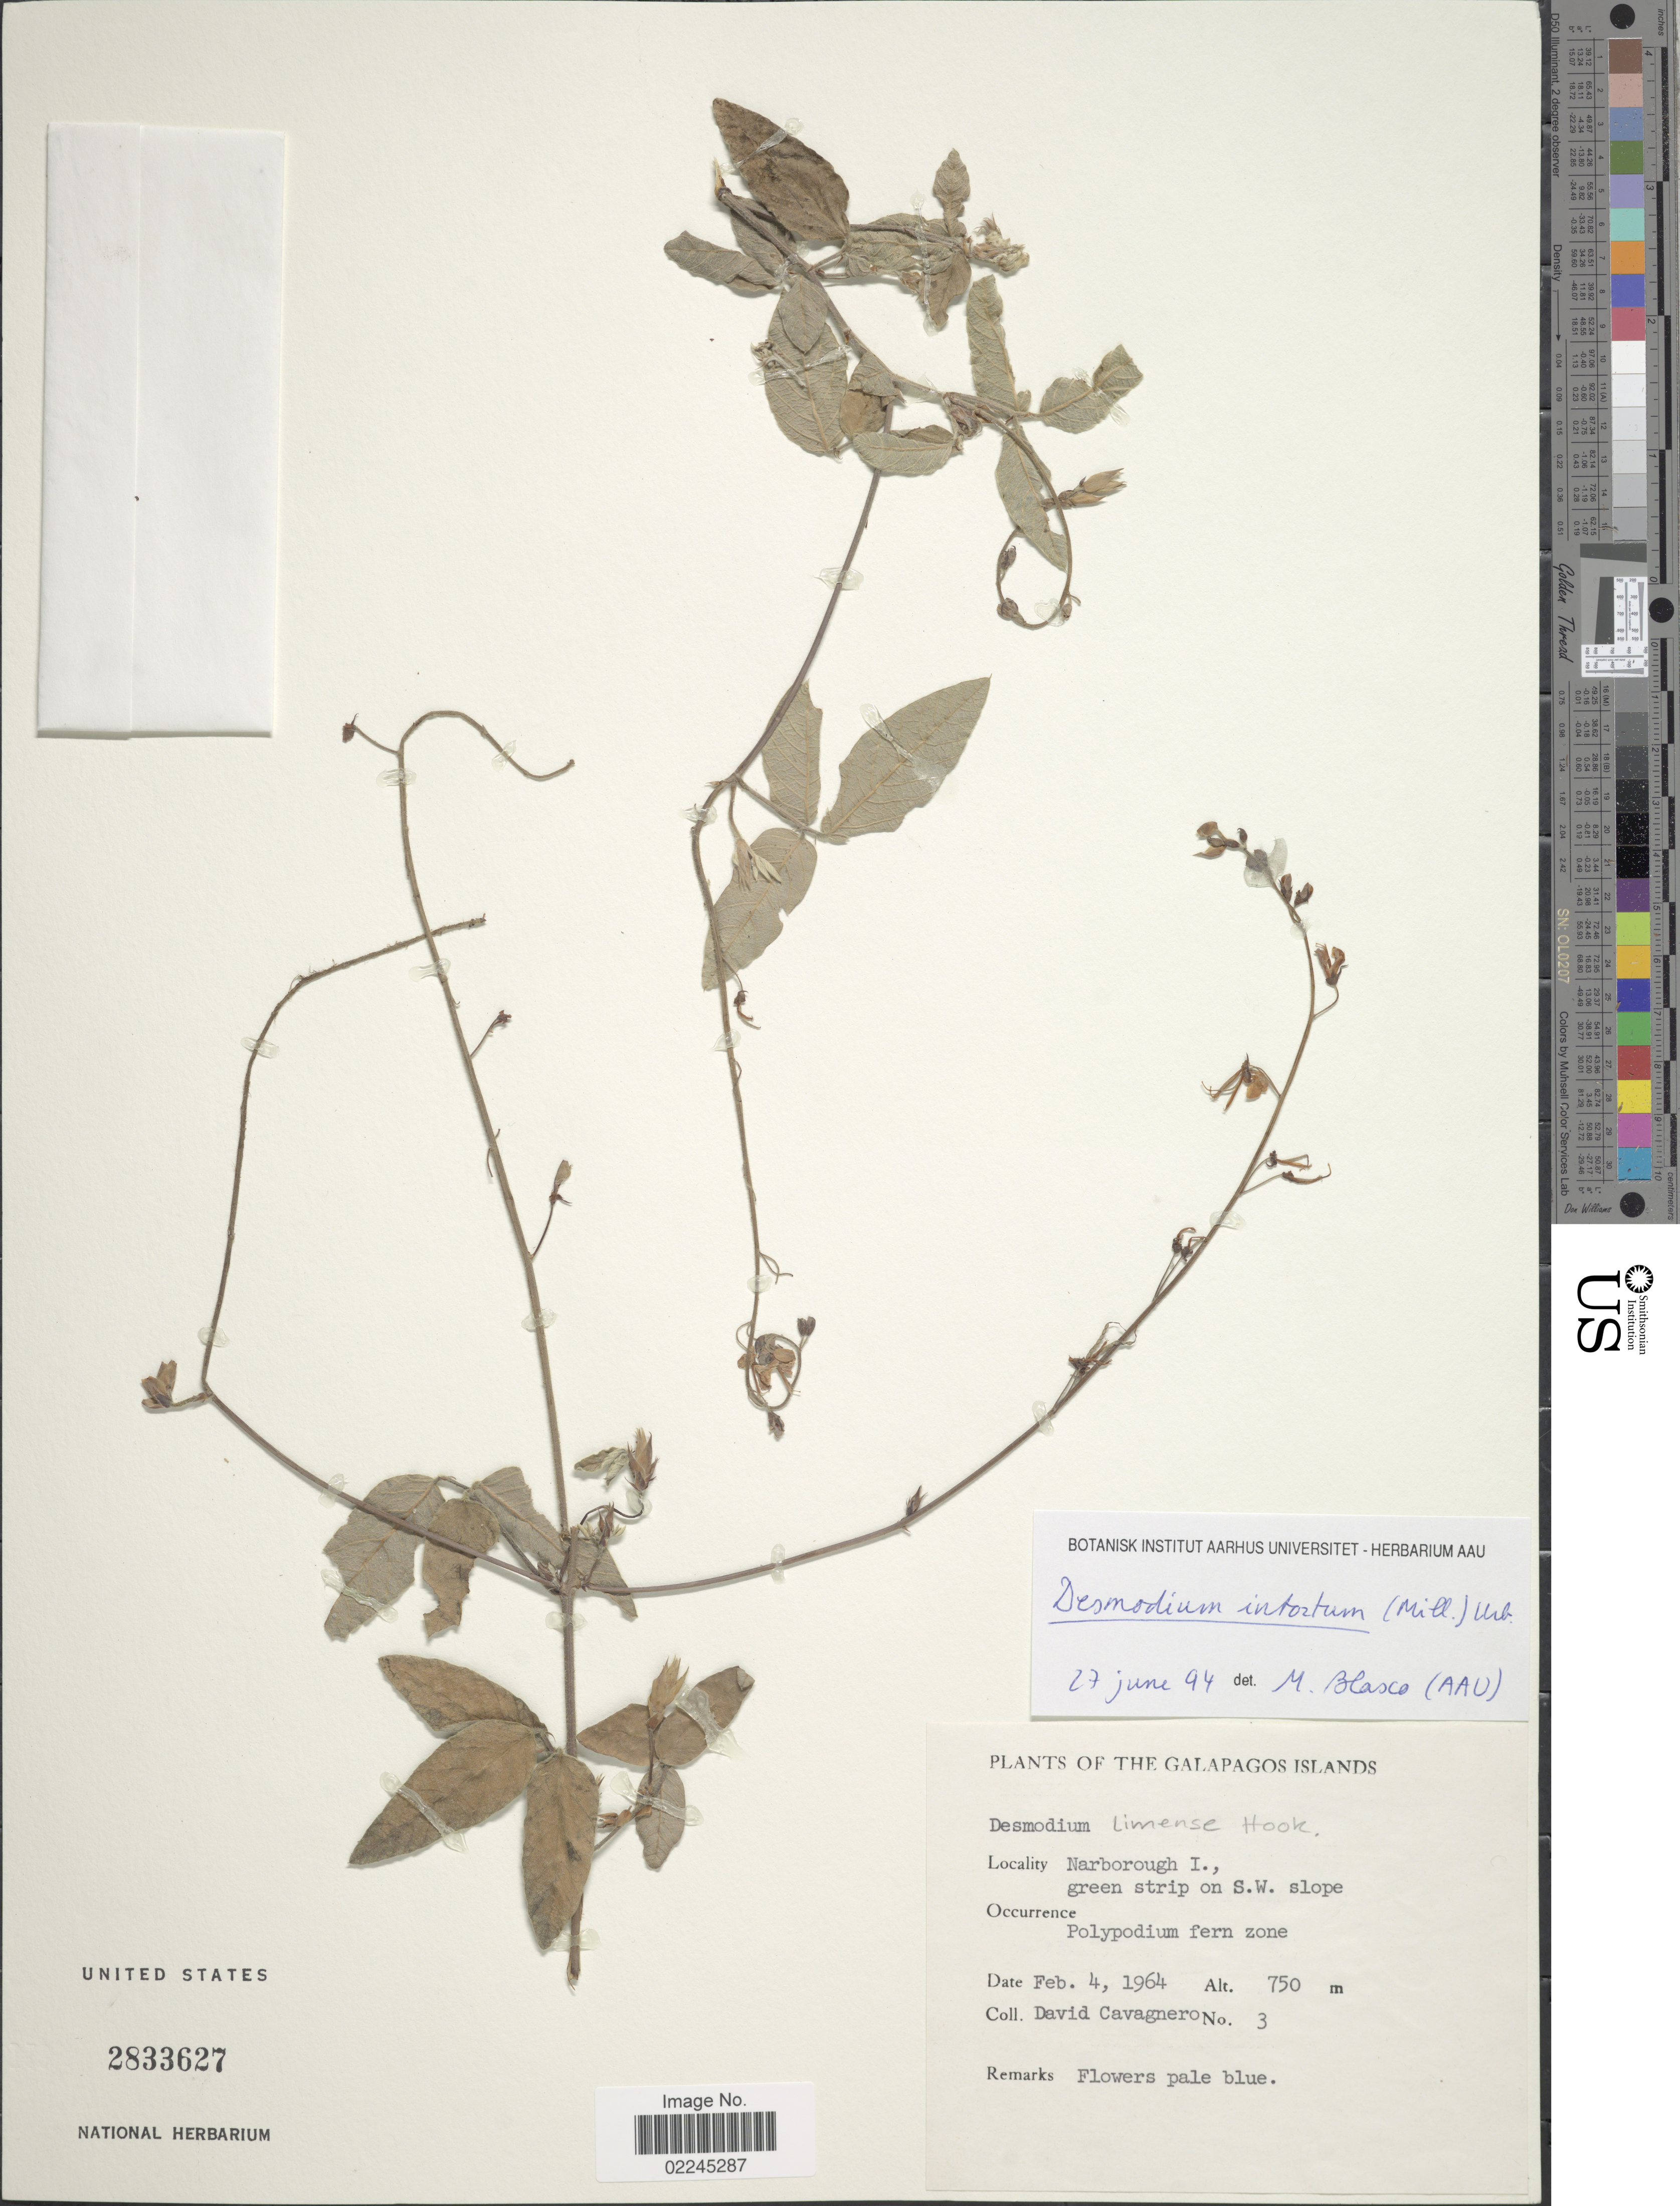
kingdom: Plantae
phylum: Tracheophyta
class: Magnoliopsida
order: Fabales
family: Fabaceae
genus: Desmodium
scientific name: Desmodium intortum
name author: (Mill.) Urb.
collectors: D. Cavagnero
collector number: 3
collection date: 1964-02-04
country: Ecuador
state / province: Colón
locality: Galapagos Islands, Narborough I., green strip on S.W. slope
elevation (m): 750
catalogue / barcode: US 2833627